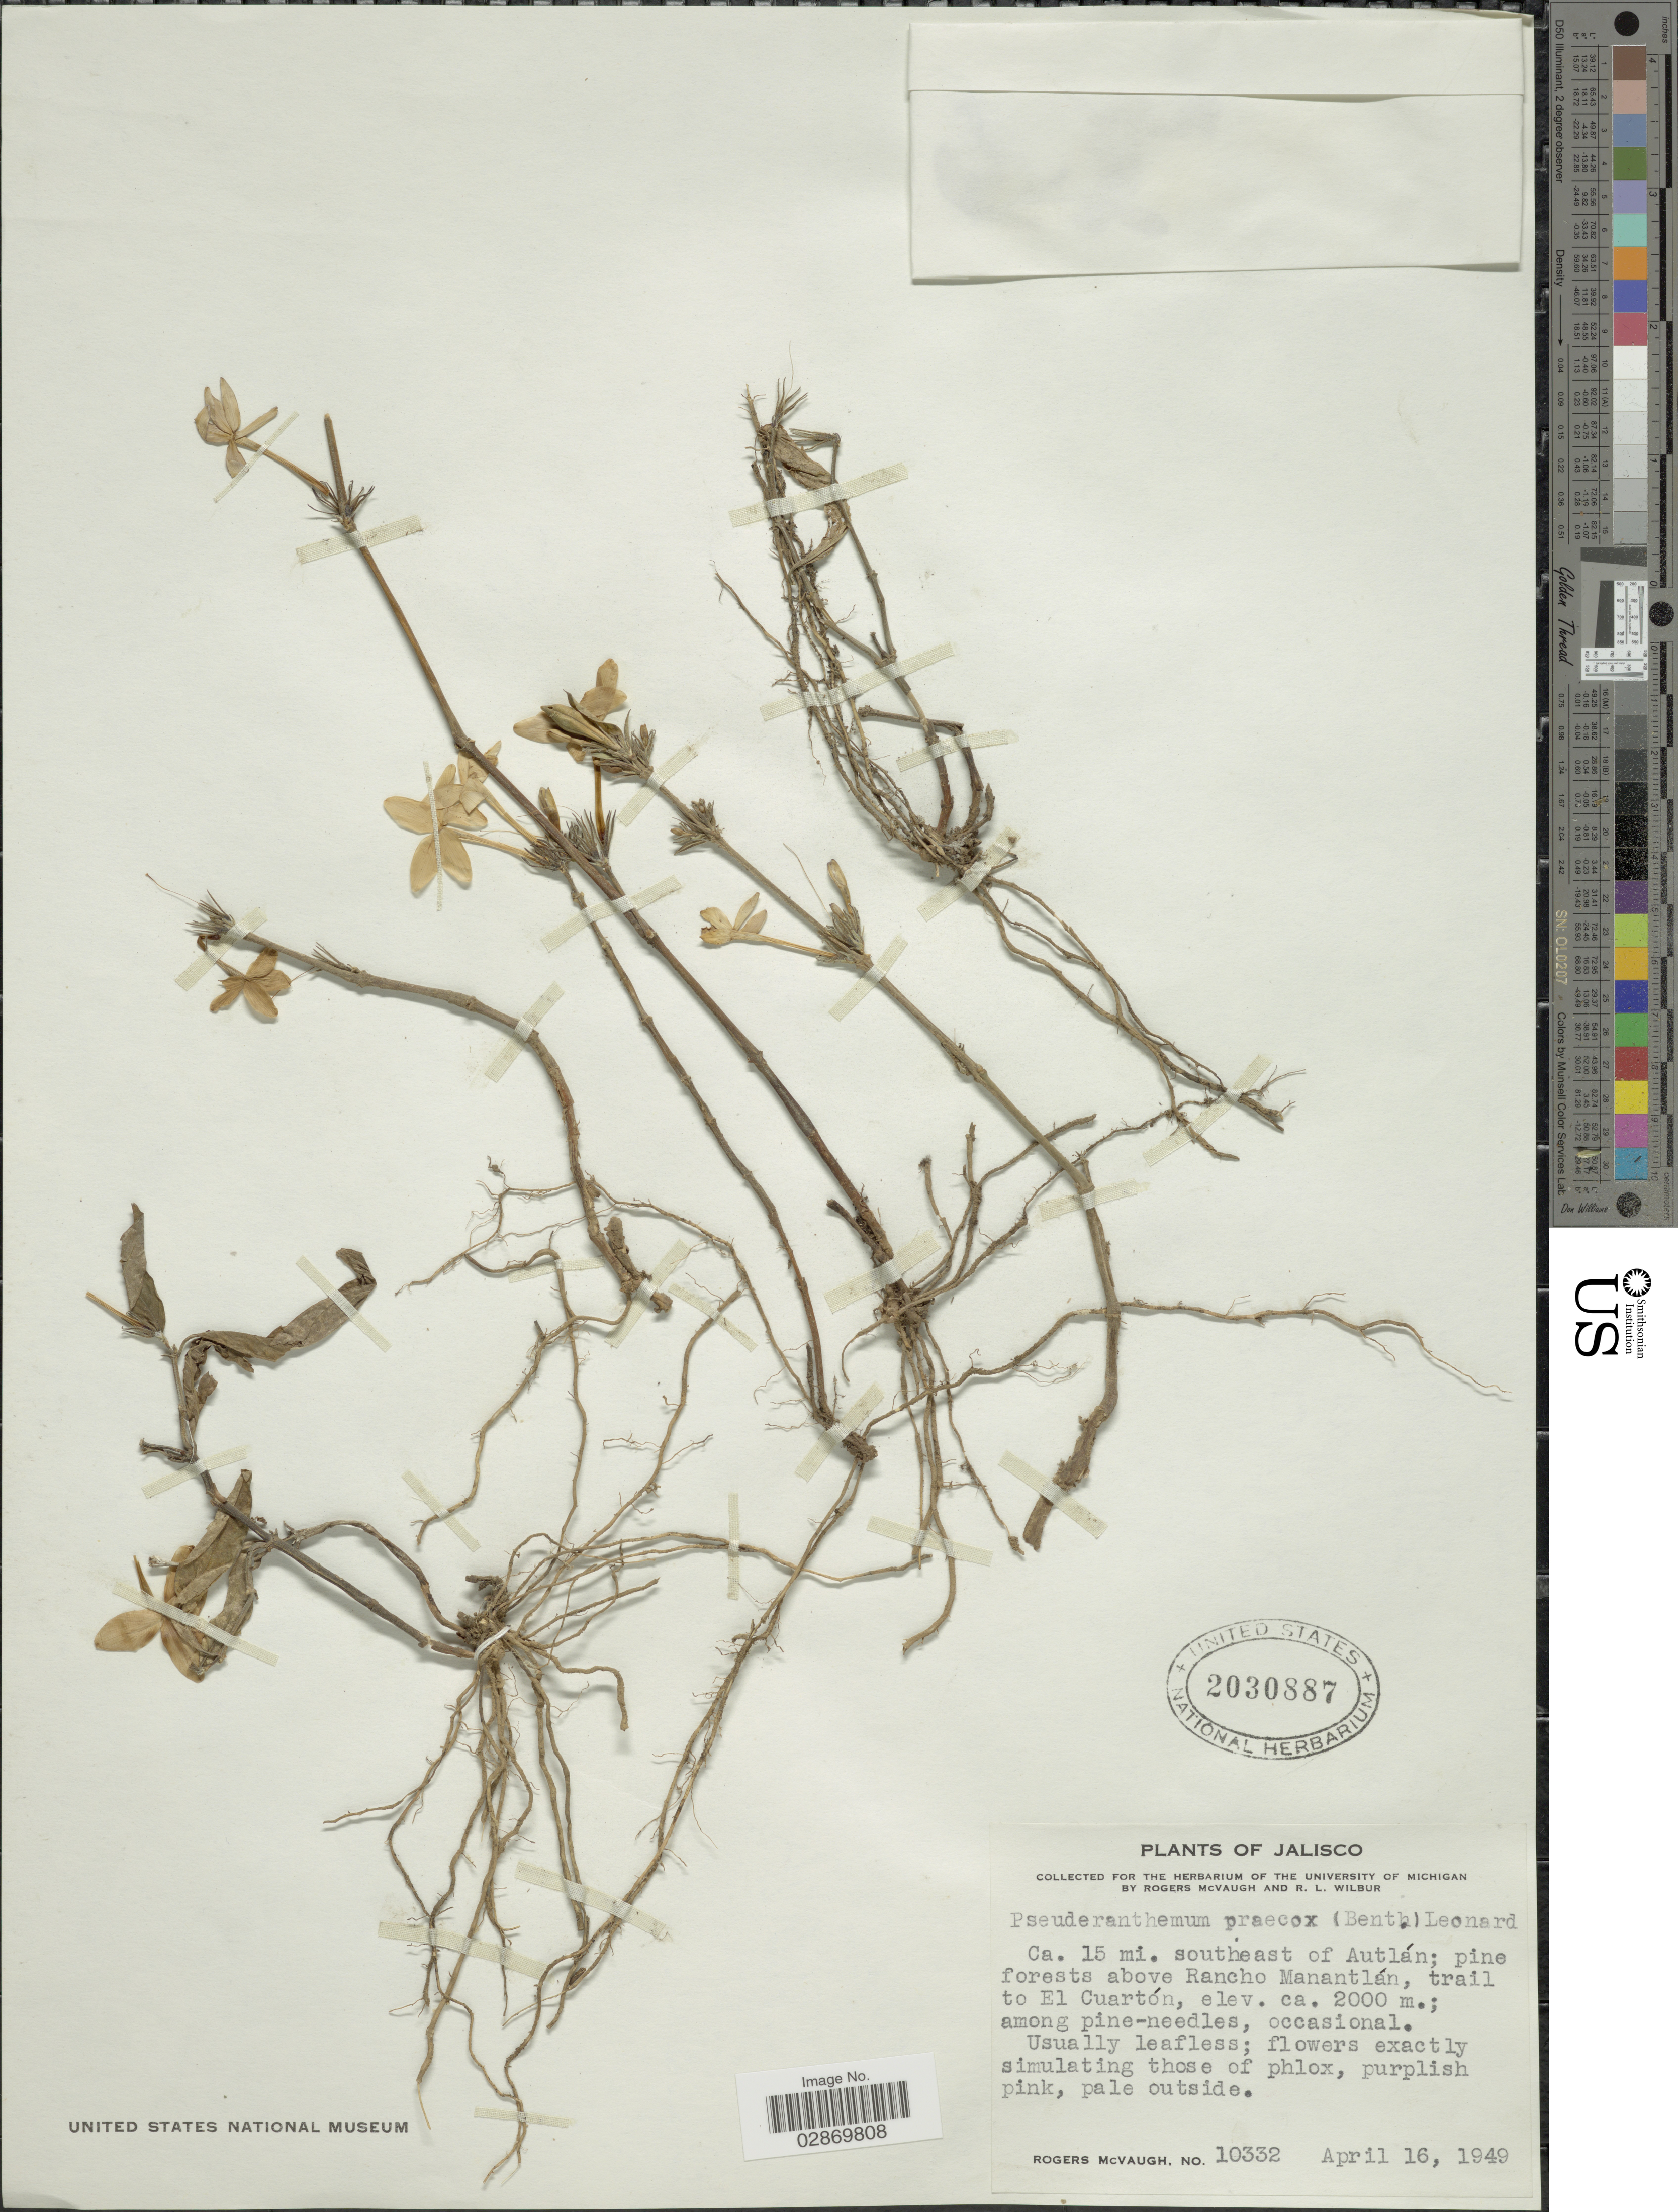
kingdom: Plantae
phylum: Tracheophyta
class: Magnoliopsida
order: Lamiales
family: Acanthaceae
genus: Pseuderanthemum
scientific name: Pseuderanthemum praecox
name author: (Benth.) Leonard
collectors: R. McVaugh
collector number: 10332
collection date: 1949-04-16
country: Mexico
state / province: Jalisco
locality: Ca. 15 mi. southeast of Autlán, pine forest above Rancho Manantlán, trail to El Cuartón.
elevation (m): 2000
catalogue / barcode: US 2030887